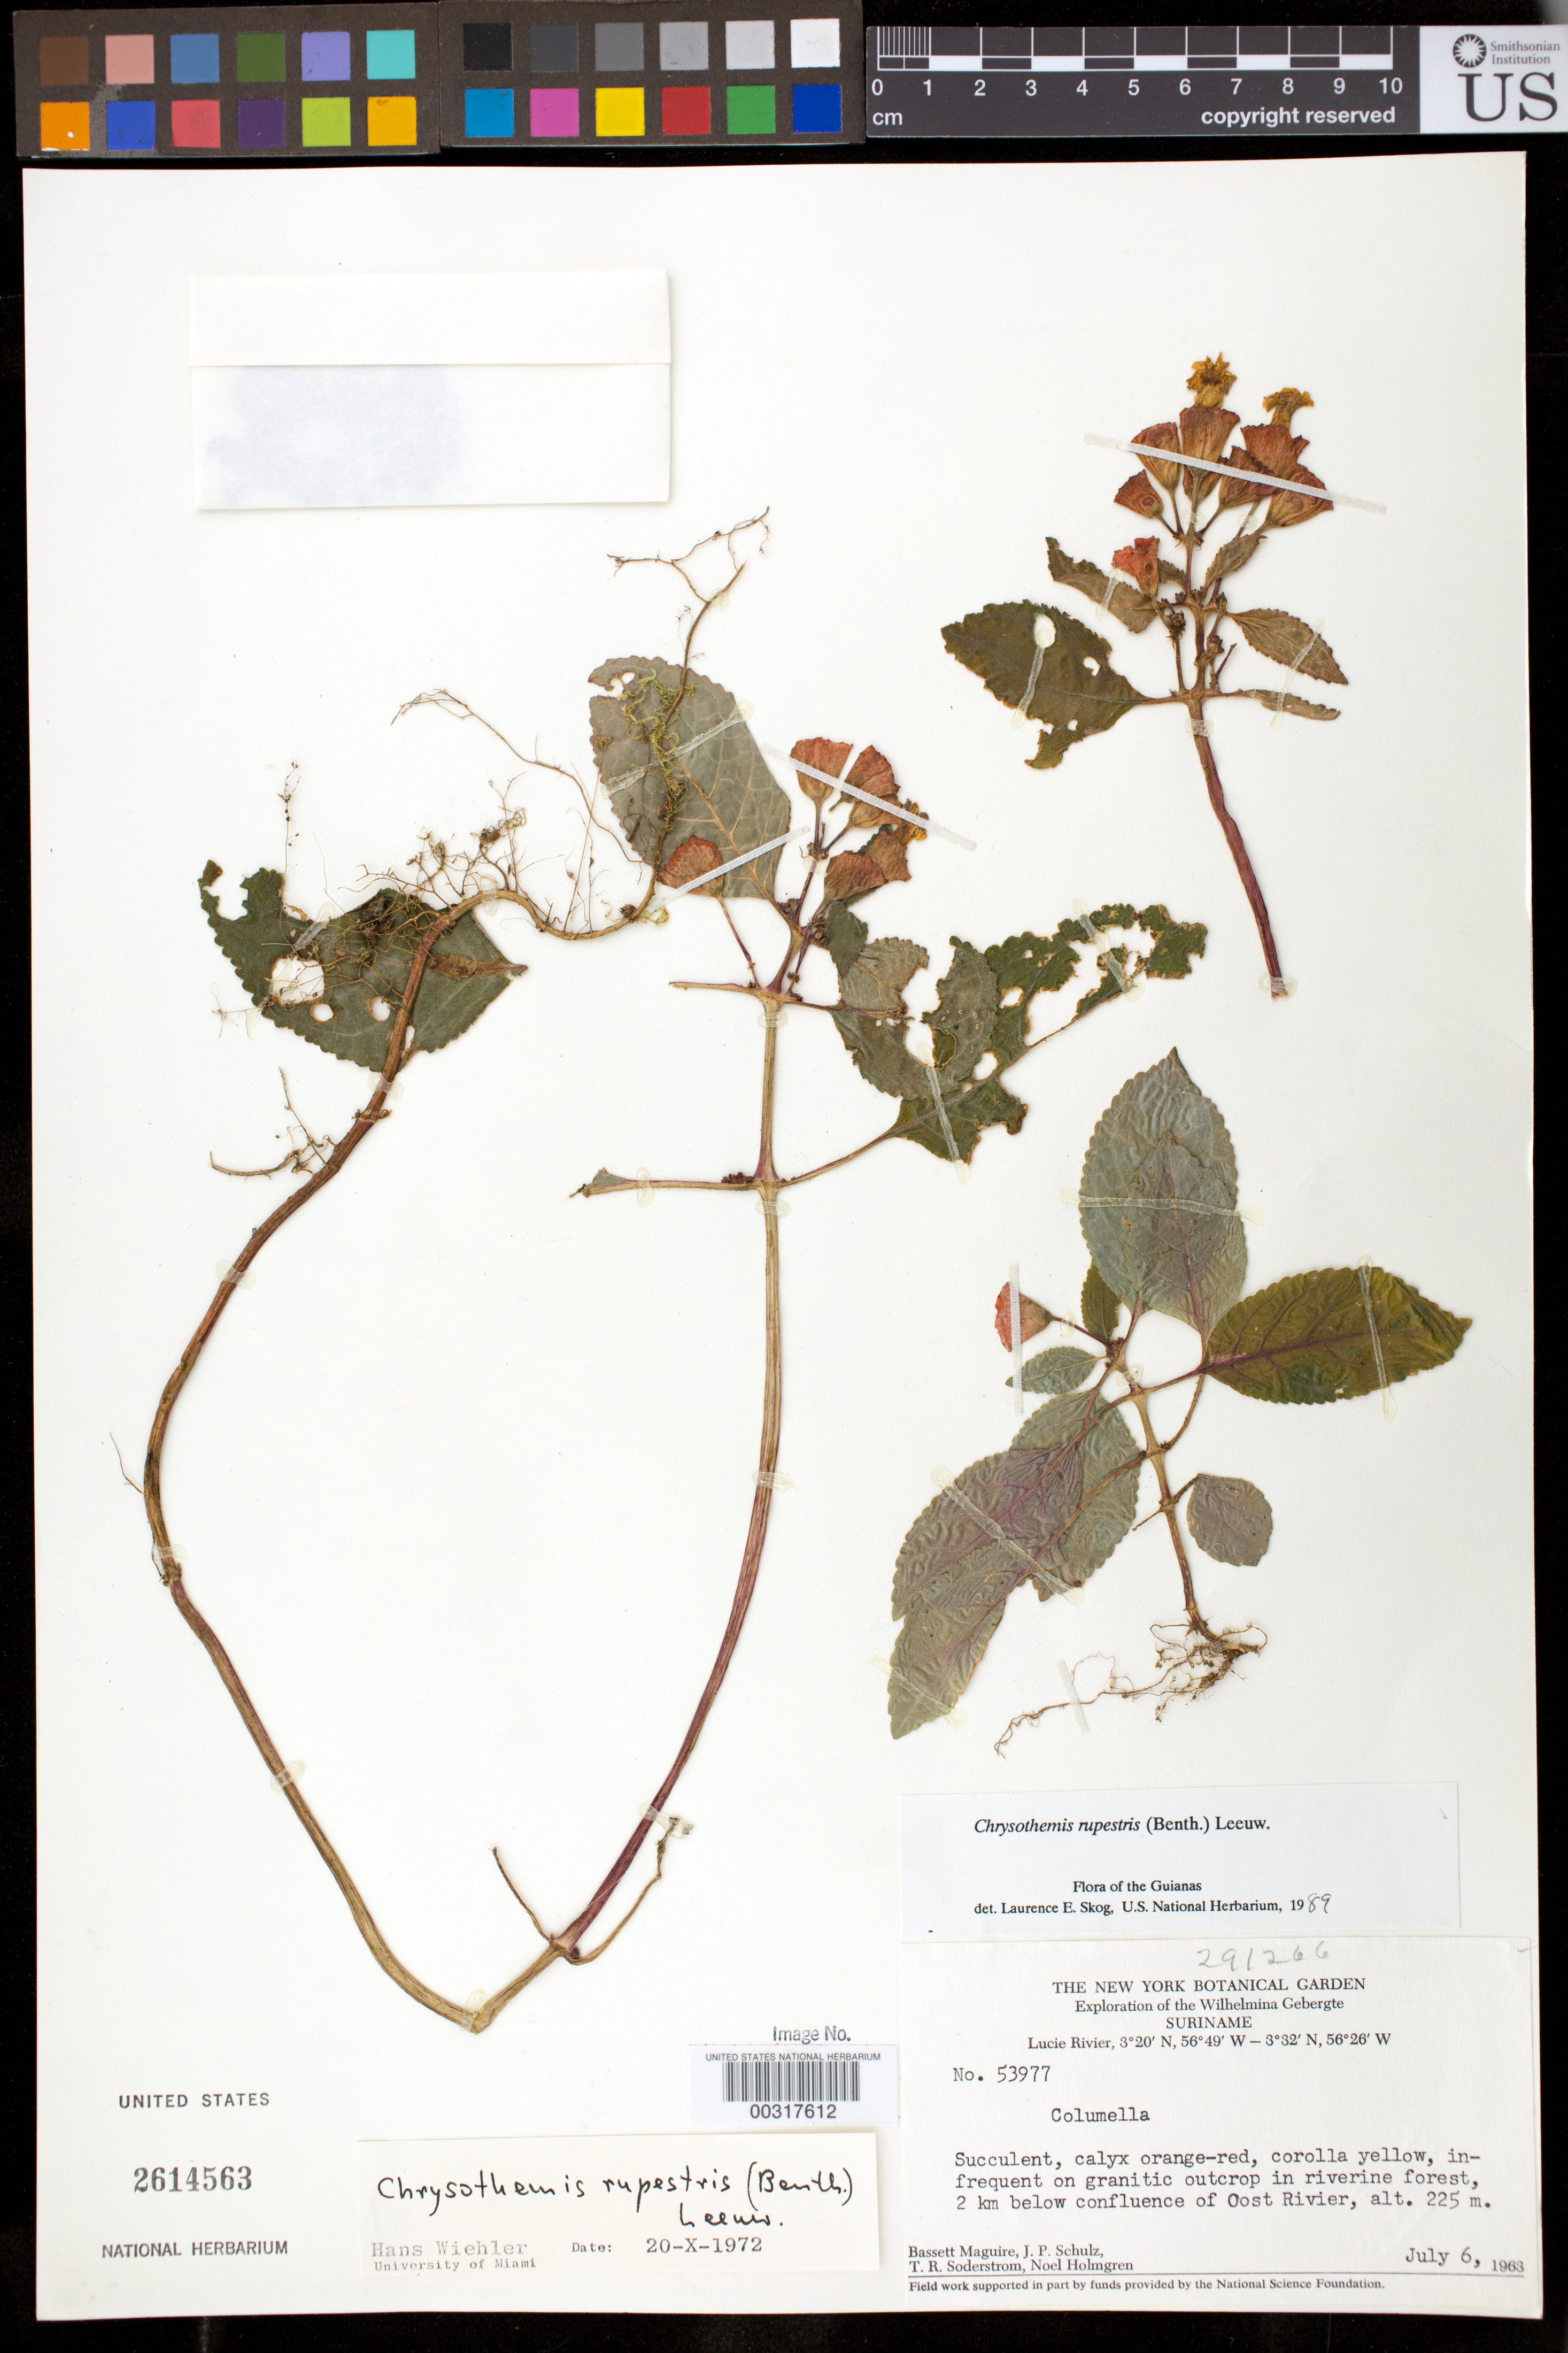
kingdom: Plantae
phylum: Tracheophyta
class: Magnoliopsida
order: Lamiales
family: Gesneriaceae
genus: Chrysothemis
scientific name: Chrysothemis rupestris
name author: (Benth.) Leeuwenb.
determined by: Skog, Laurence E.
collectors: B. Maguire, J. P. Schulz, T. R. Soderstrom & N. H. Holmgren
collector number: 53977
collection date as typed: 06 Jul 1963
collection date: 1963-07-06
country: Suriname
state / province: Sipaliwini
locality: Wilhelmina Gebergte, Lucie rivier, 2 km below confluence of Oost Rivier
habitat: On granitic outcrop in riverine forest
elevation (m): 225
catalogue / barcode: US 2614563